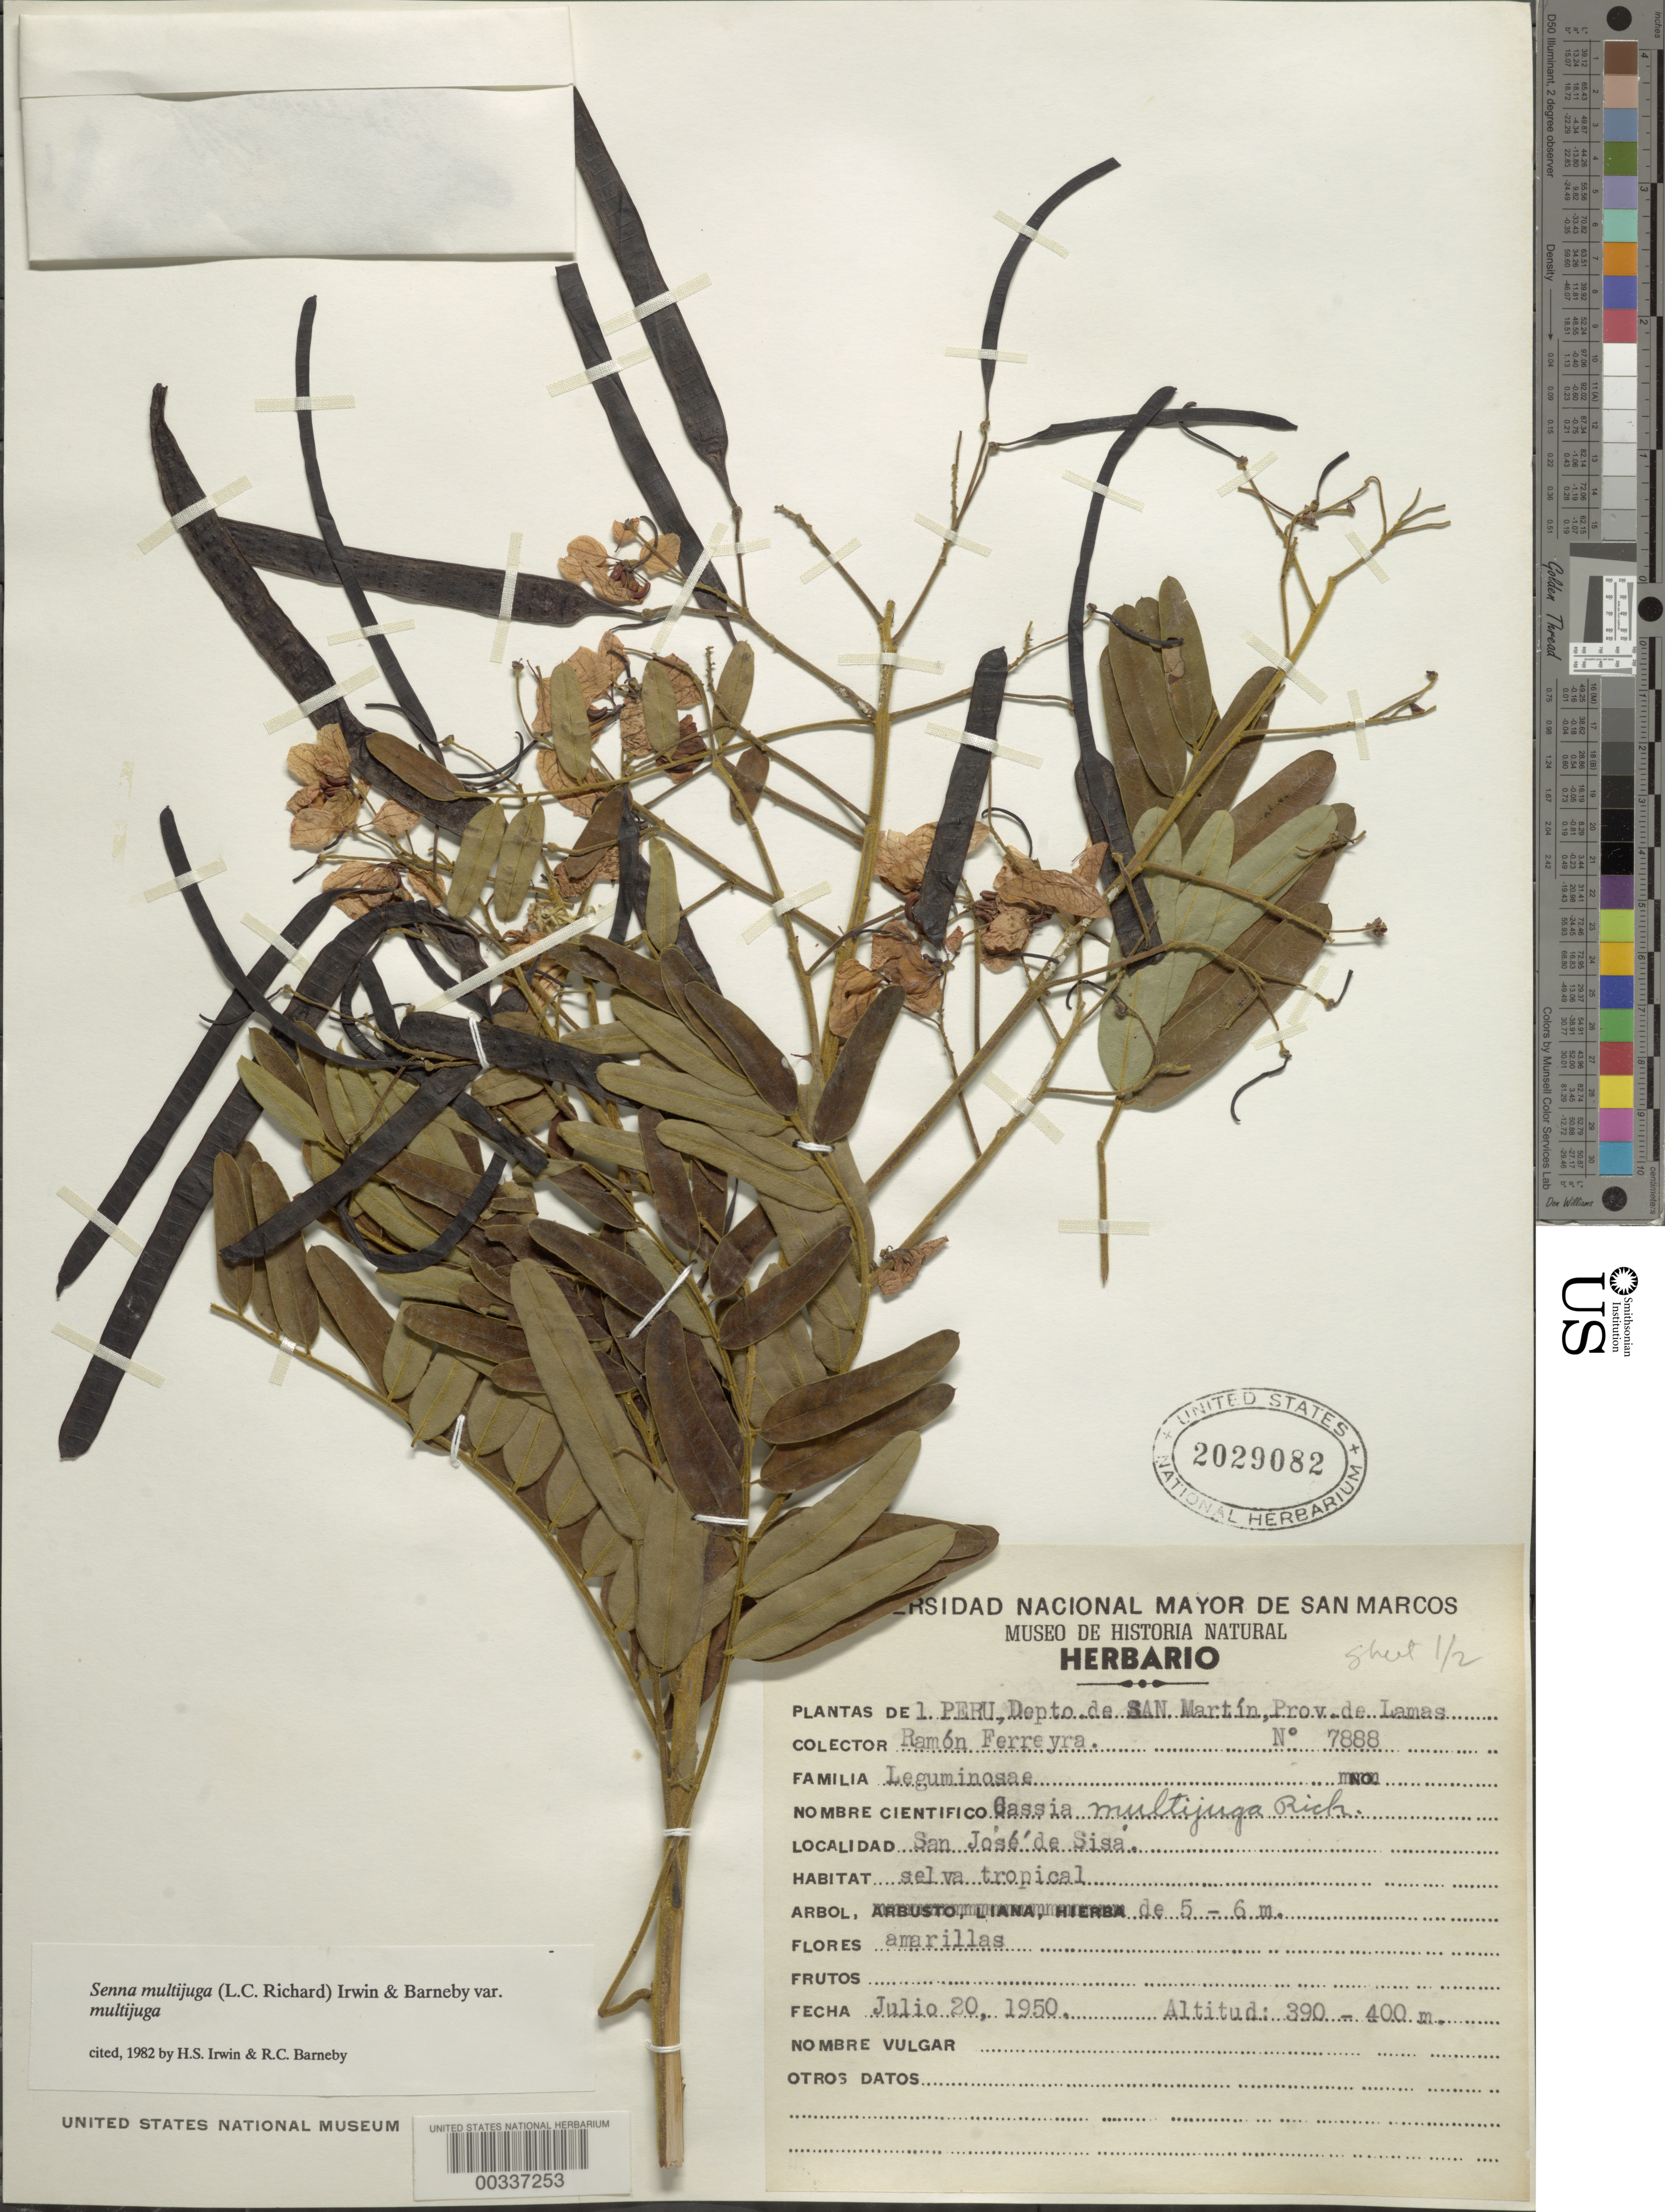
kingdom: Plantae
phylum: Tracheophyta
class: Magnoliopsida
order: Fabales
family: Fabaceae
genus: Senna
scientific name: Senna multijuga var. multijuga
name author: (Rich.) H.S. Irwin & Barneby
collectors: R. A. Ferreyra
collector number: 7888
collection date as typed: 20 Jul 1950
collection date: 1950-07-20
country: Peru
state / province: San Martín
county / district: Lamas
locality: San jose de sisa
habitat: Tropical forest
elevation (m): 390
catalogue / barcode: US 2029082